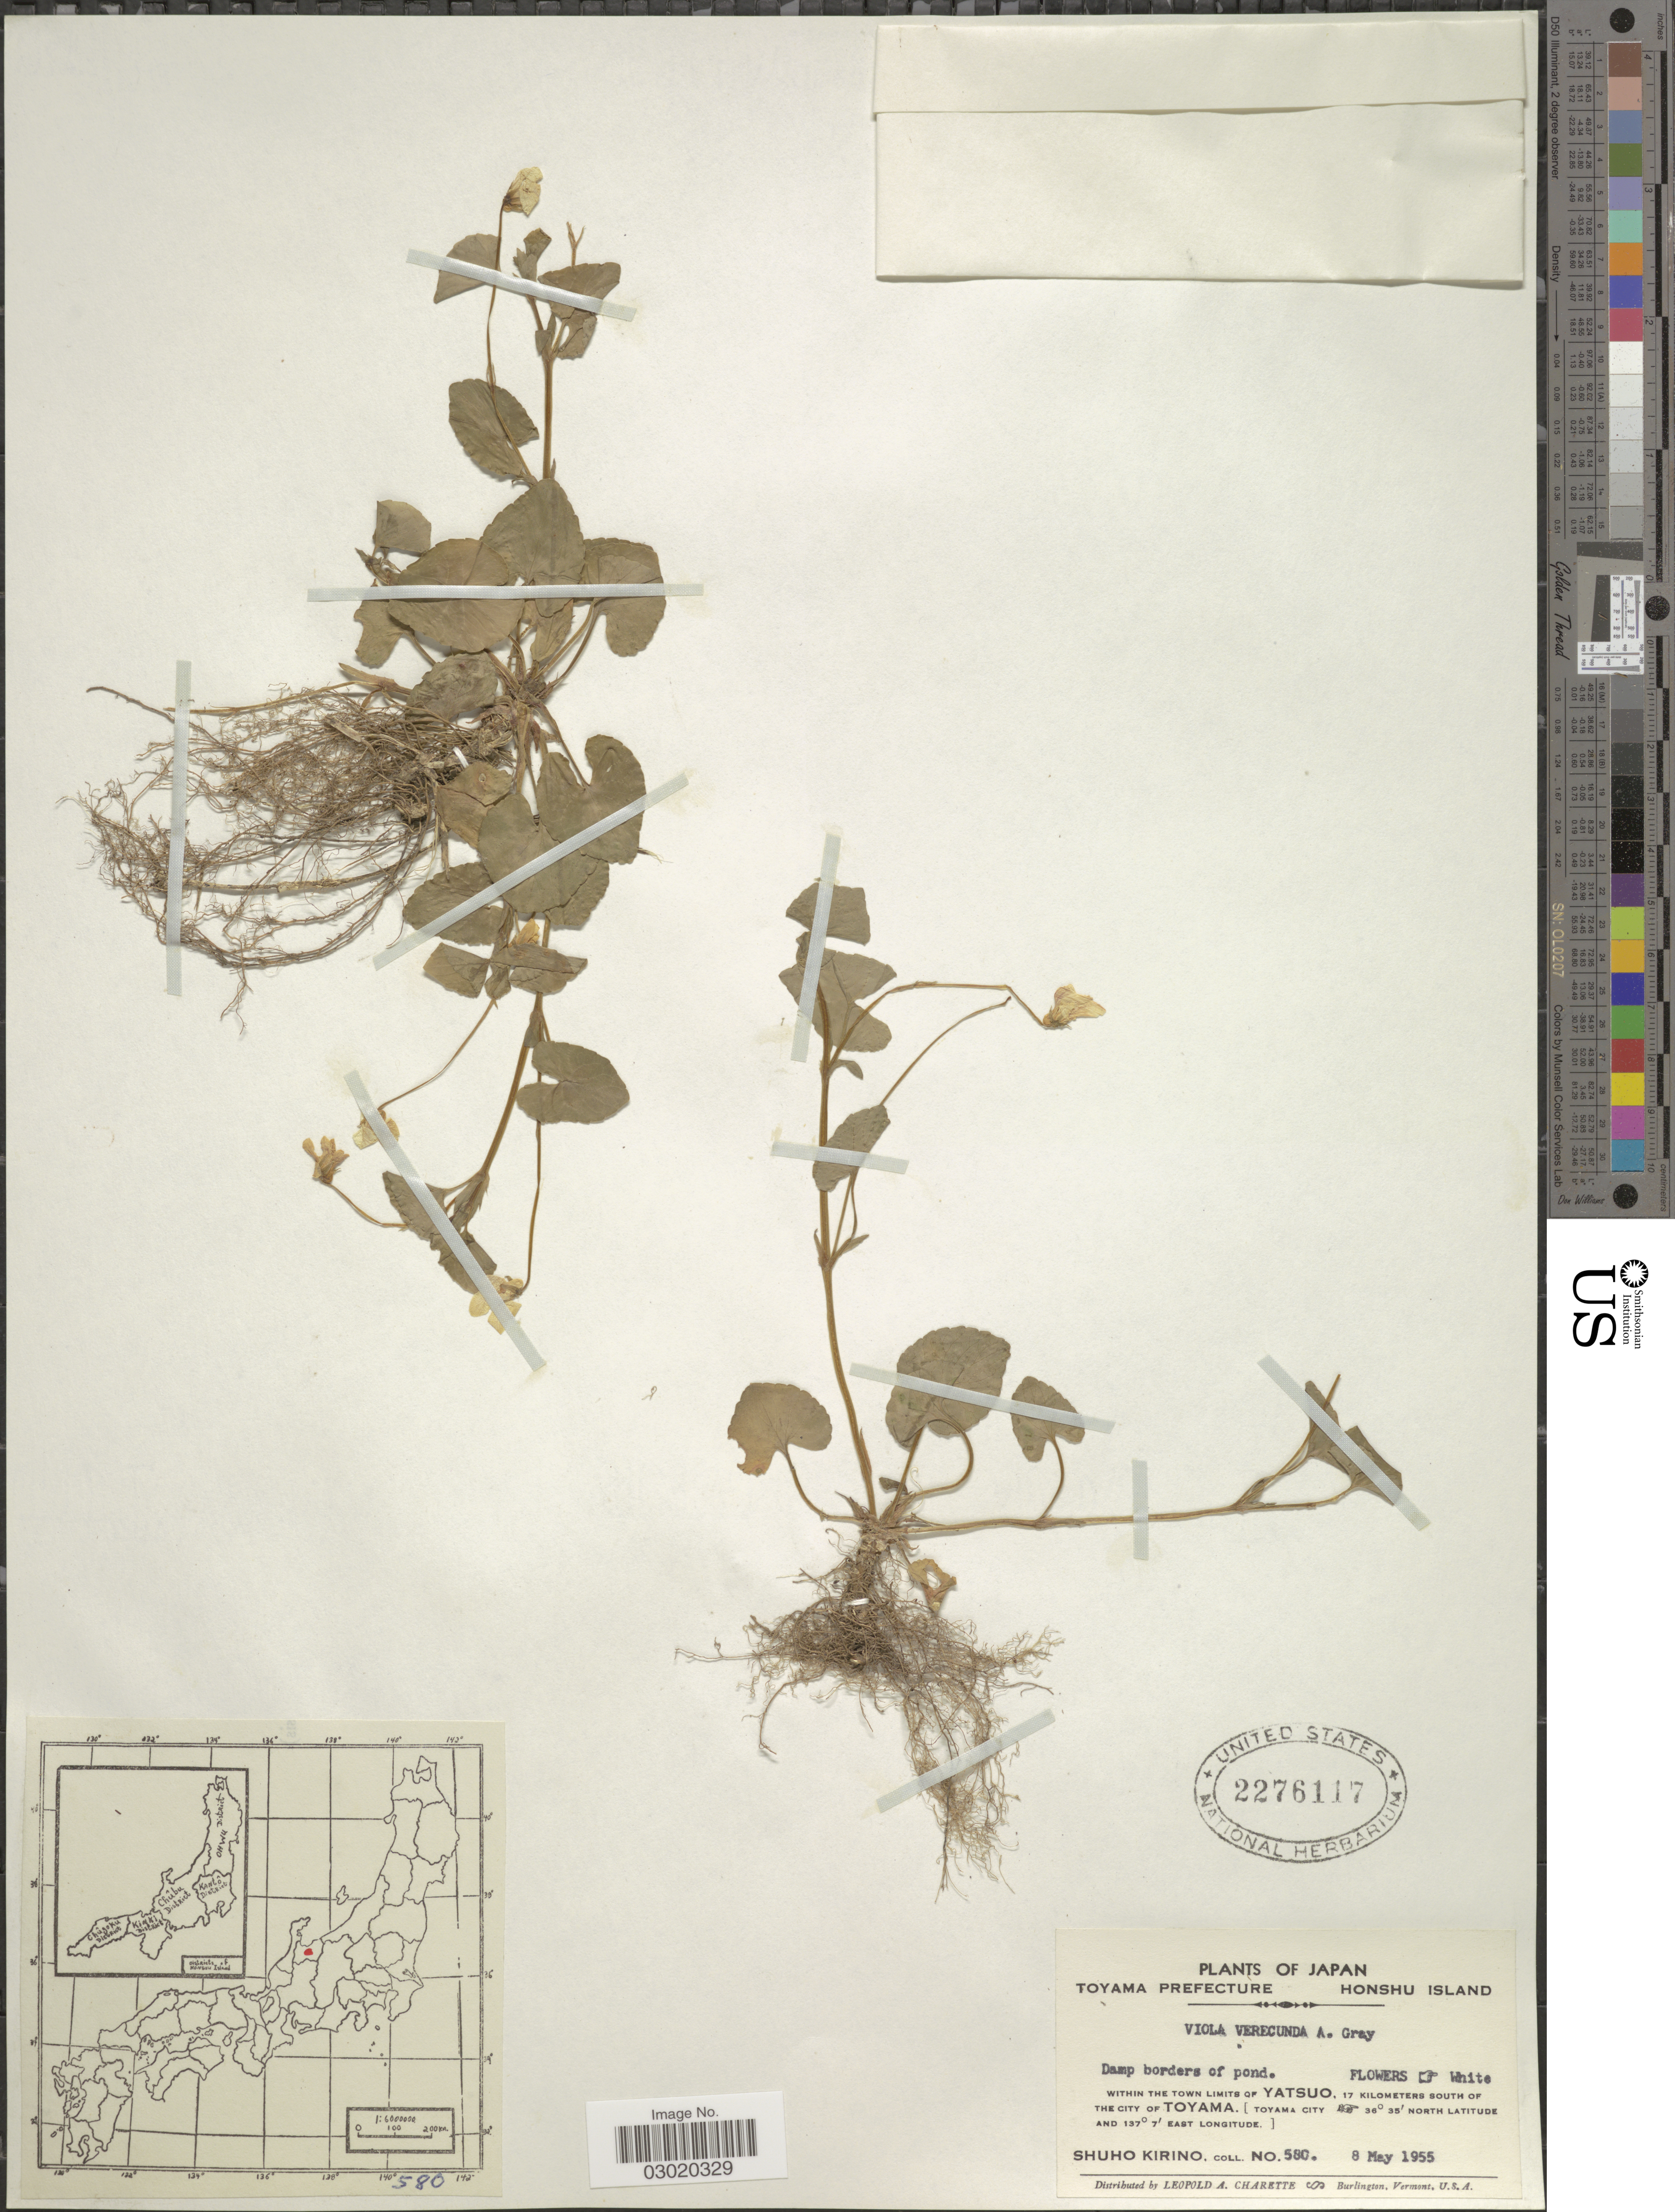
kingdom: Plantae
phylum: Tracheophyta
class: Magnoliopsida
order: Malpighiales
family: Violaceae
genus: Viola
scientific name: Viola verecunda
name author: A. Gray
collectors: S. Kirino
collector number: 580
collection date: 1955-05-08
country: Japan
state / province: Toyama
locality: Toyama Prefecture, Honshu Island, Within the town of limits of Yatsuo, 17 kilometers south of the city of Toyama.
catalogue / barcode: US 2276117